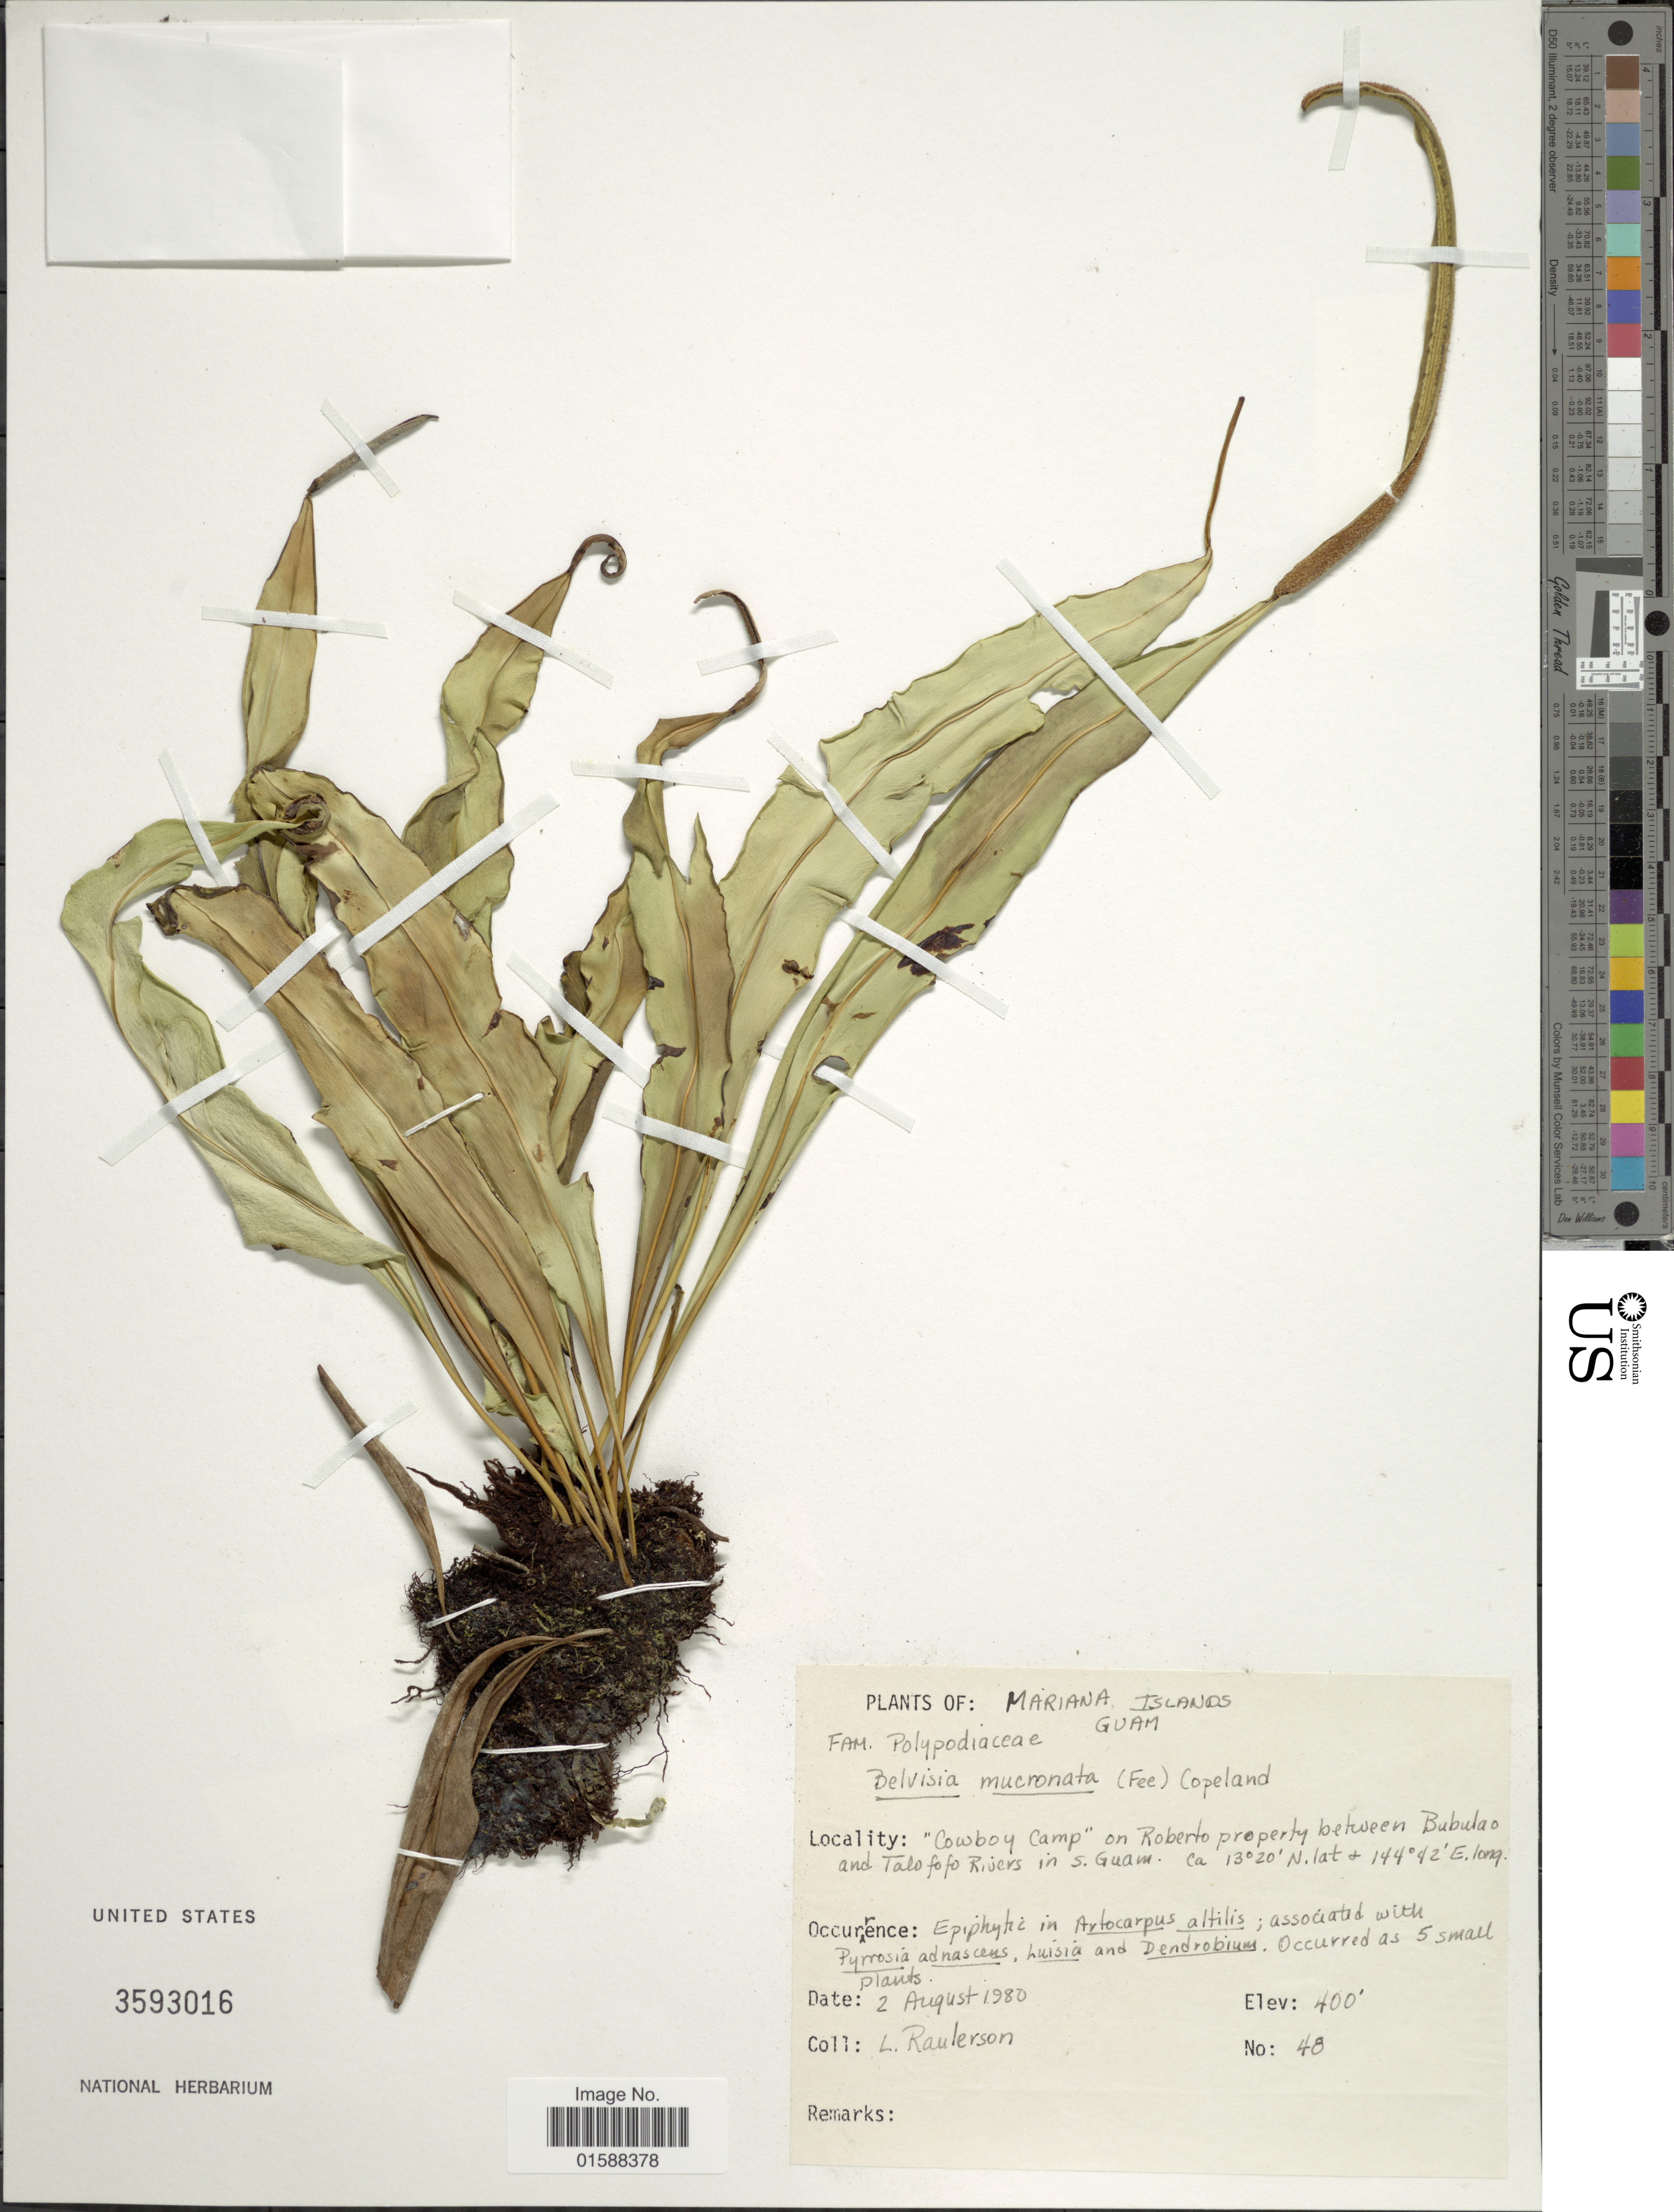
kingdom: Plantae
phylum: Tracheophyta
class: Polypodiopsida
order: Polypodiales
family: Polypodiaceae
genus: Lepisorus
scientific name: Lepisorus mucronatus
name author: (Fée) Li S. Wang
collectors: L. Raulerson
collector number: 48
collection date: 1980-08-02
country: Guam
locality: Mariana Islands. "Cowboy Camp" on Roberto property between Bubulao and Talofofo Rivers in S. Guam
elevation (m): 122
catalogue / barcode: US 3593016